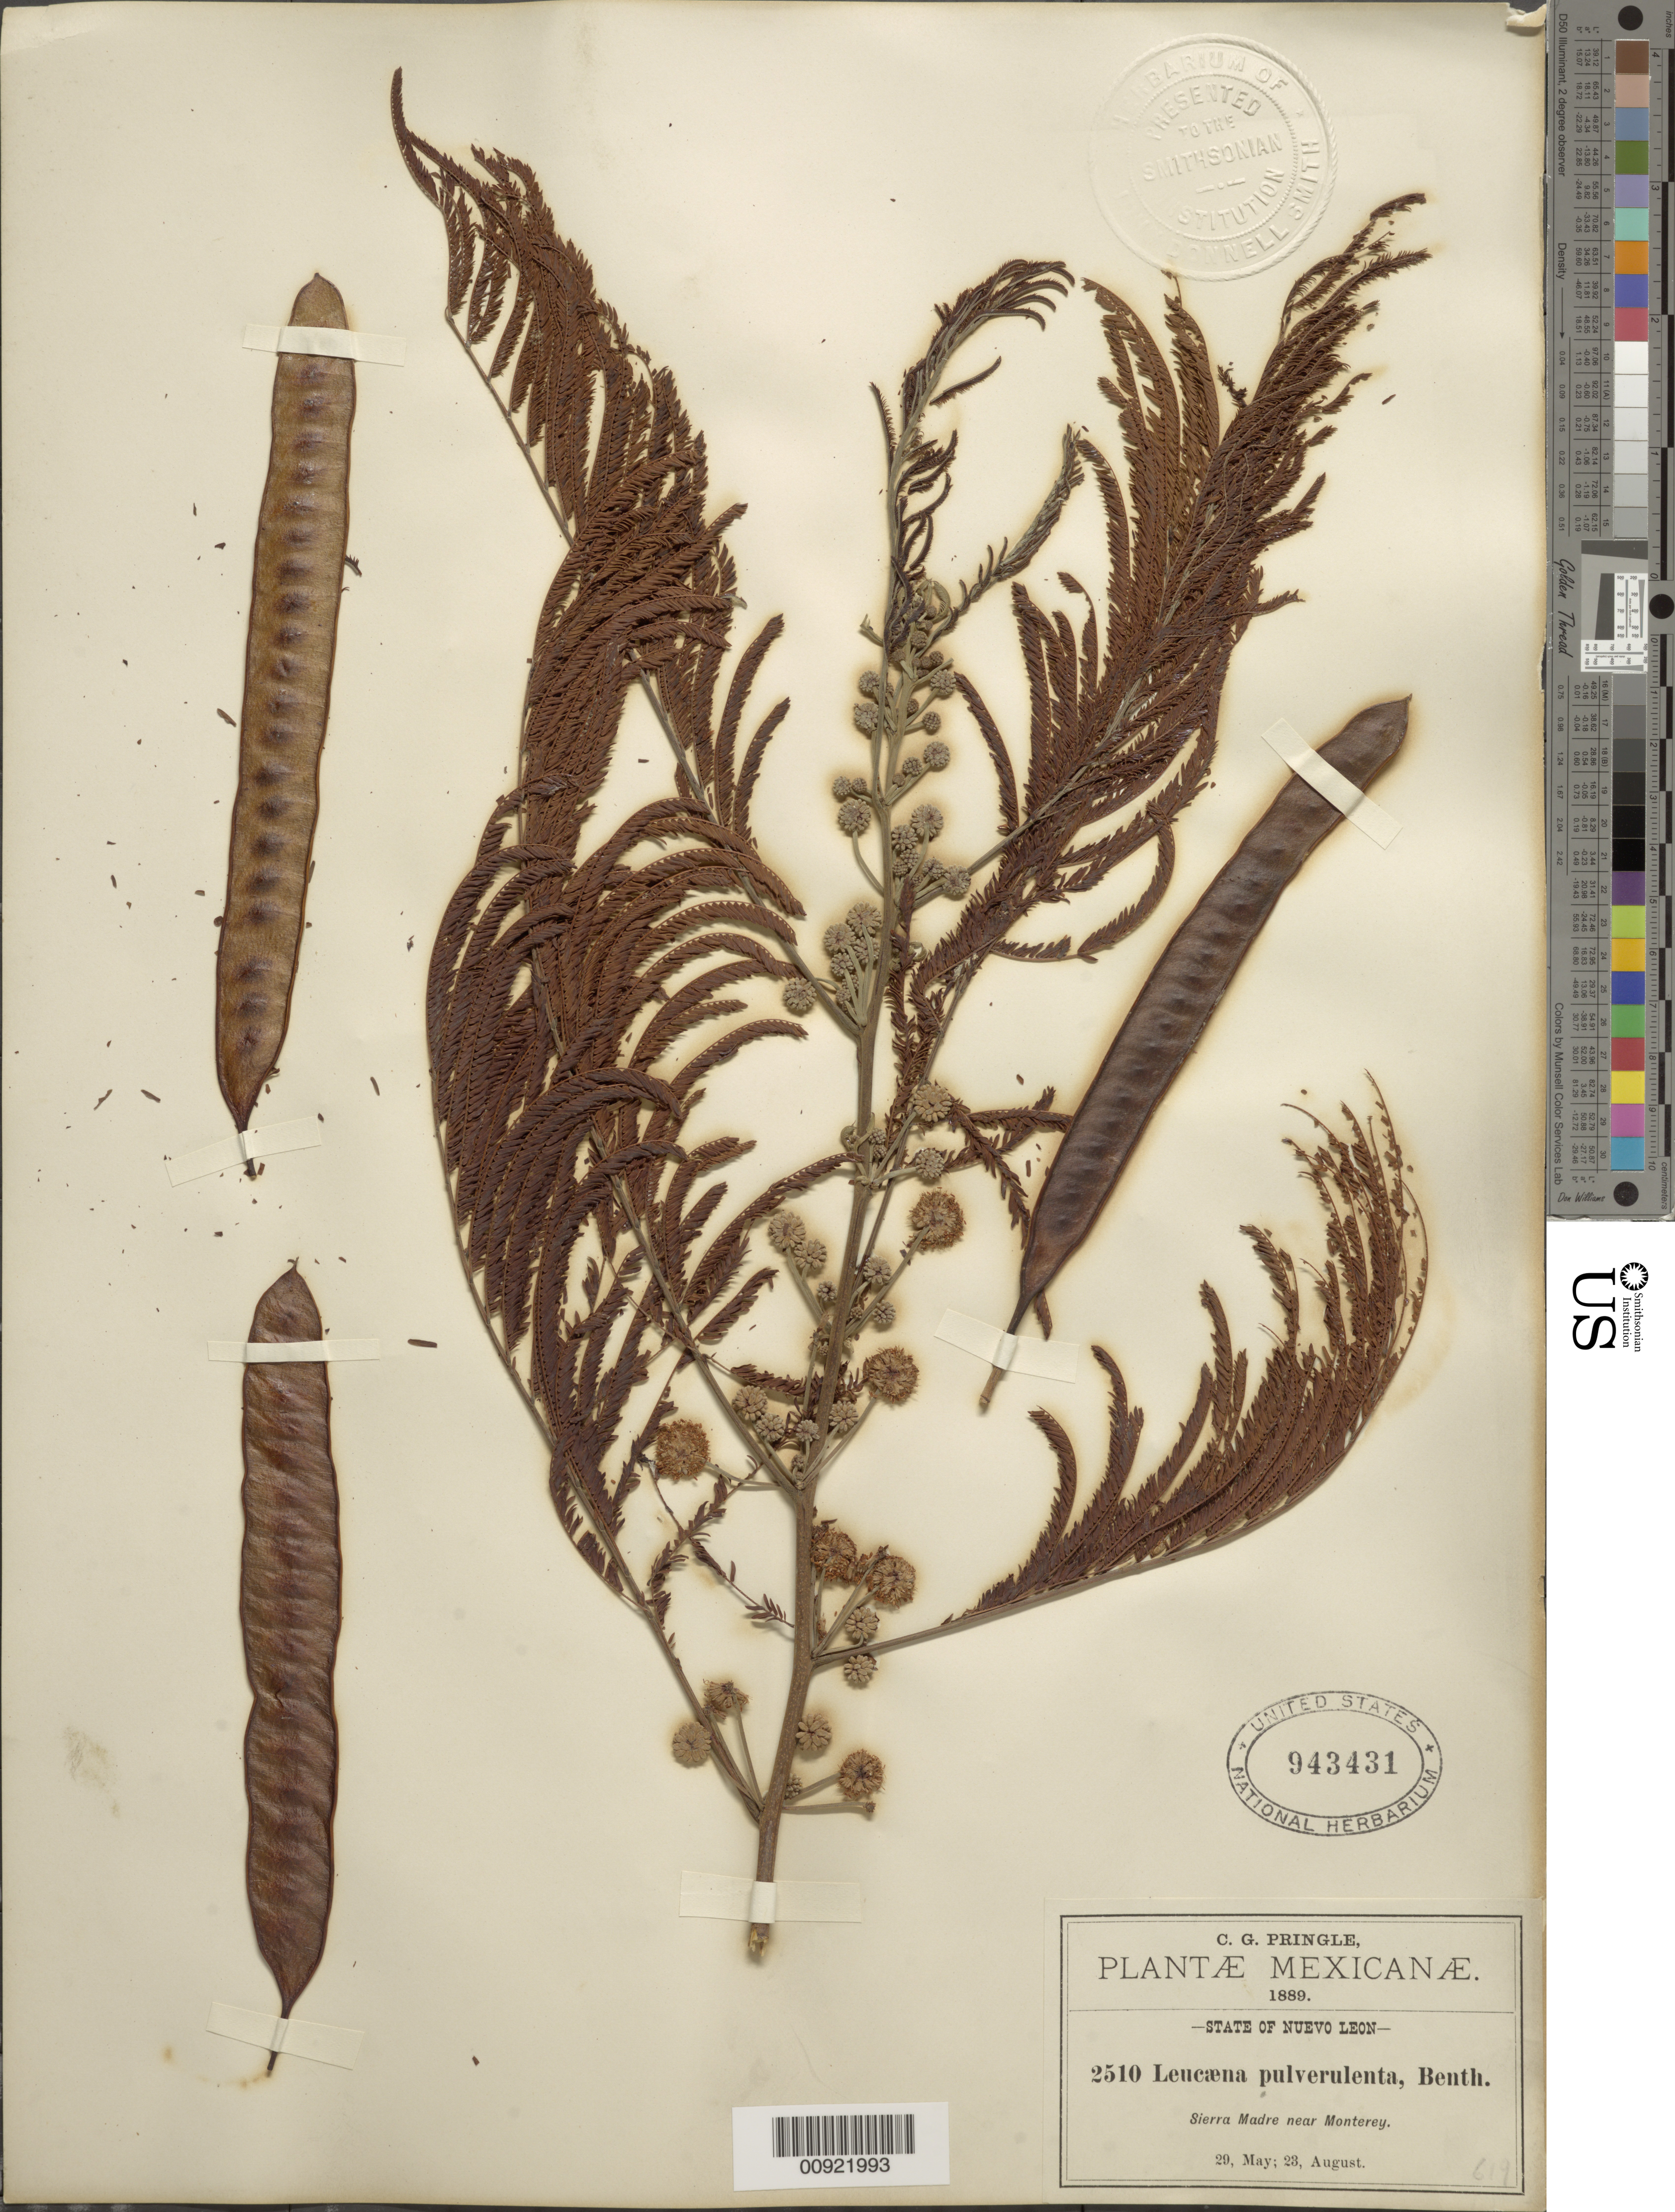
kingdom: Plantae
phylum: Tracheophyta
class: Magnoliopsida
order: Fabales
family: Fabaceae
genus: Leucaena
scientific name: Leucaena pulverulenta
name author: (Schltdl.) Benth.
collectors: C. G. Pringle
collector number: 2510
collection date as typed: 29 May 1889 and 23 Aug 1889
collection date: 1889-05-29,1889-08-23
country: Mexico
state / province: Nuevo León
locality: Sierra Madre near Monterrey, State of Nuevo León.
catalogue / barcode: US 943431